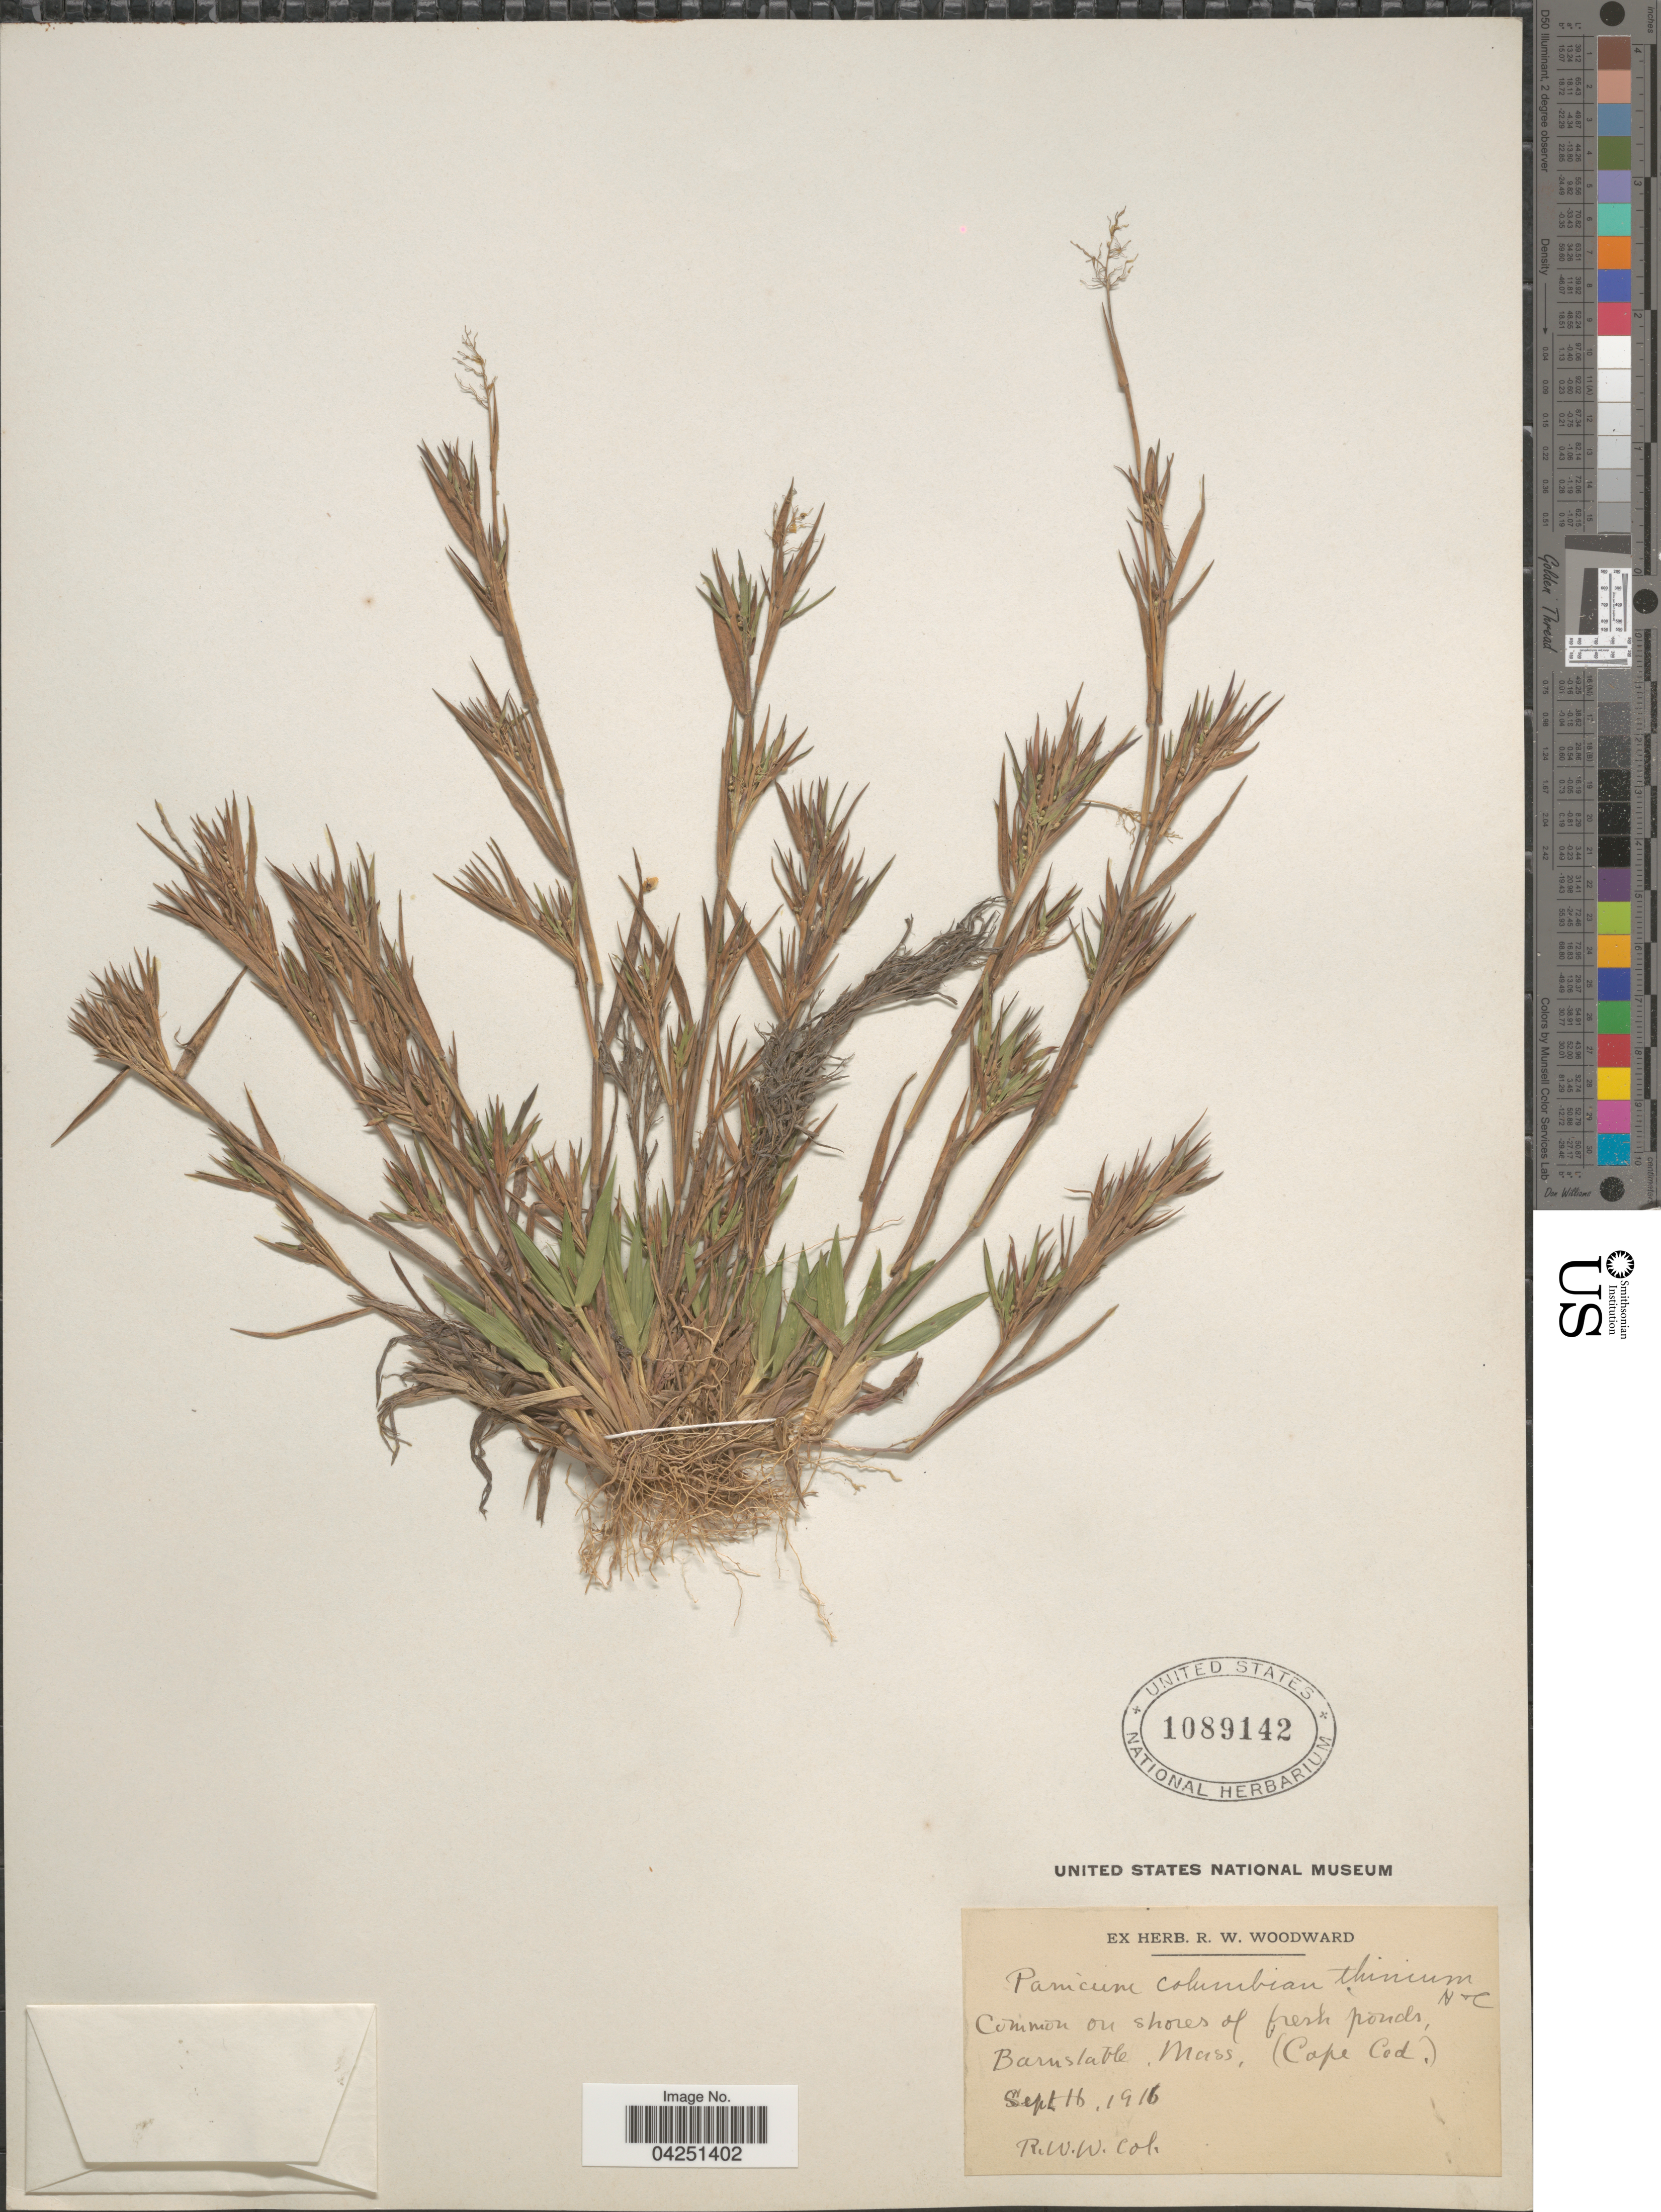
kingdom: Plantae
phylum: Tracheophyta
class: Liliopsida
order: Poales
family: Poaceae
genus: Dichanthelium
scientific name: Dichanthelium acuminatum var. acuminatum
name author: (Sw.) Gould & C.A. Clark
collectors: R. Woodward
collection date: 1916-09-16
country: United States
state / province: Massachusetts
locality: Common on shores of fresh ponds, Barnstable. (Cape Cod.)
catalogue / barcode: US 1089142